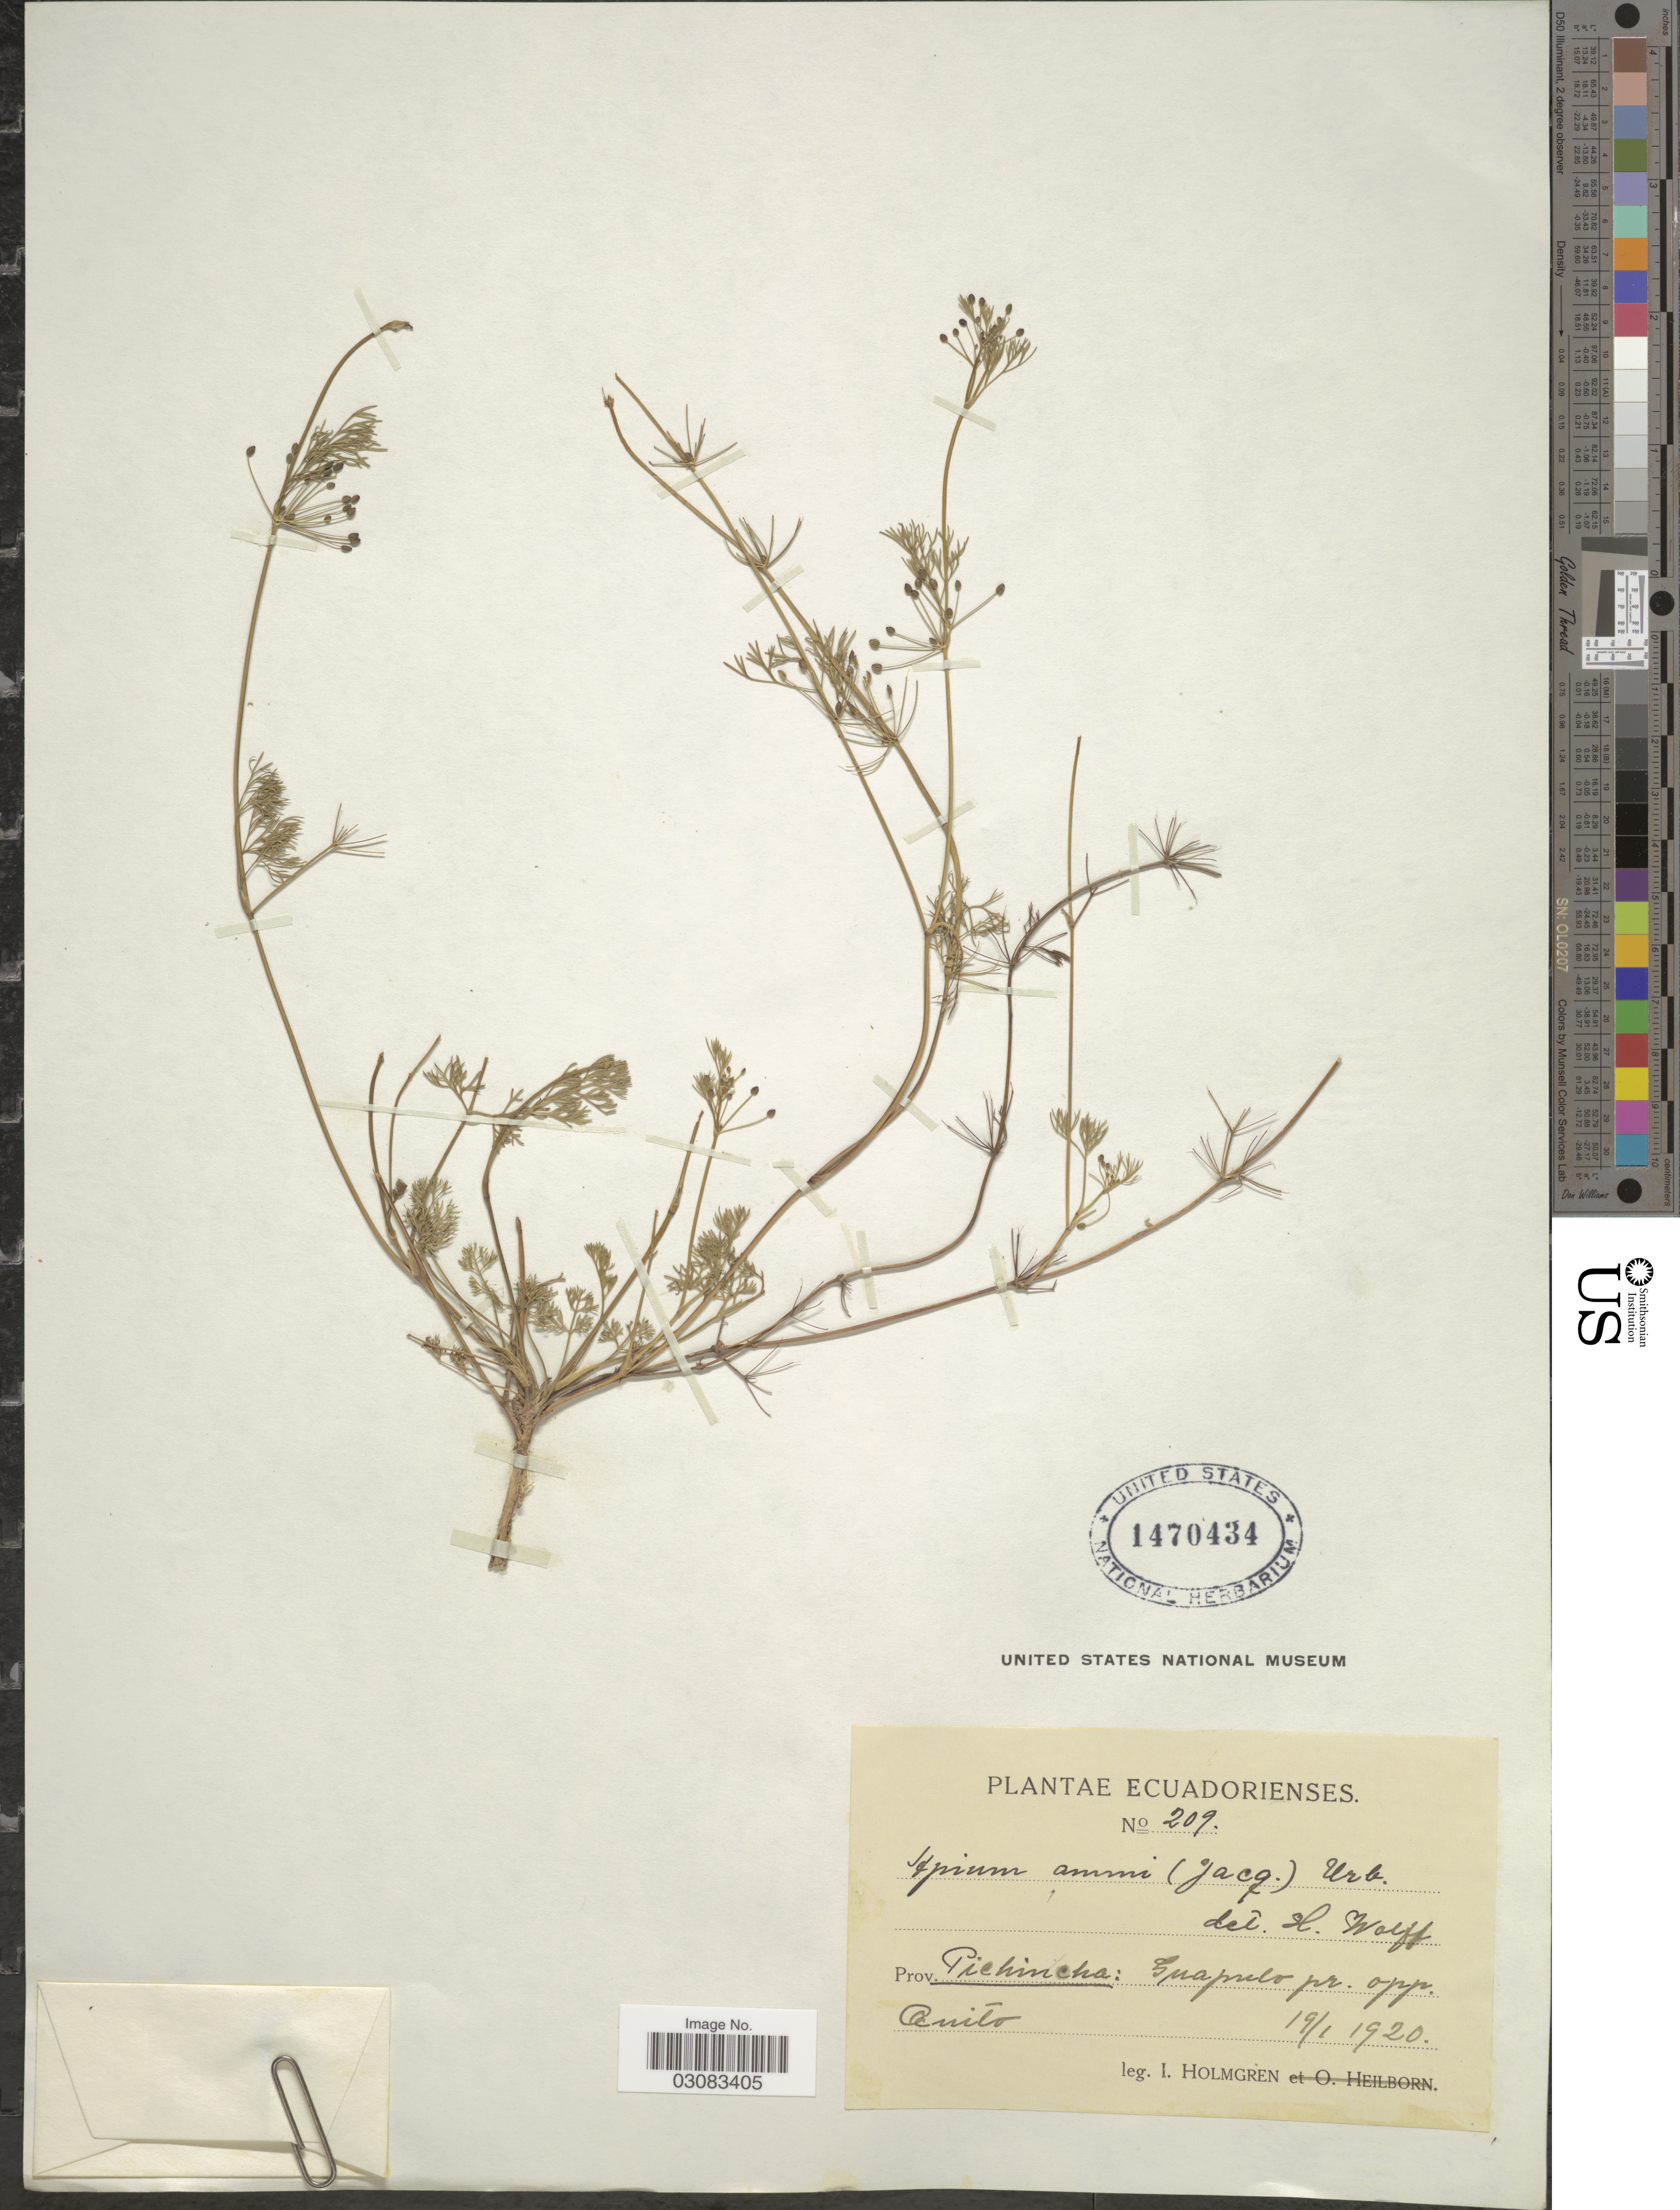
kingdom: Plantae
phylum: Tracheophyta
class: Magnoliopsida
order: Apiales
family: Apiaceae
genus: Cyclospermum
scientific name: Cyclospermum leptophyllum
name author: (Pers.) Sprague ex Britton & P. Wilson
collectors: I. Holmgren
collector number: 209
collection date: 1920-01-19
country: Ecuador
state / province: Pichincha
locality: Guapulo pr. opp. Quito.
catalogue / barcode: US 1470434